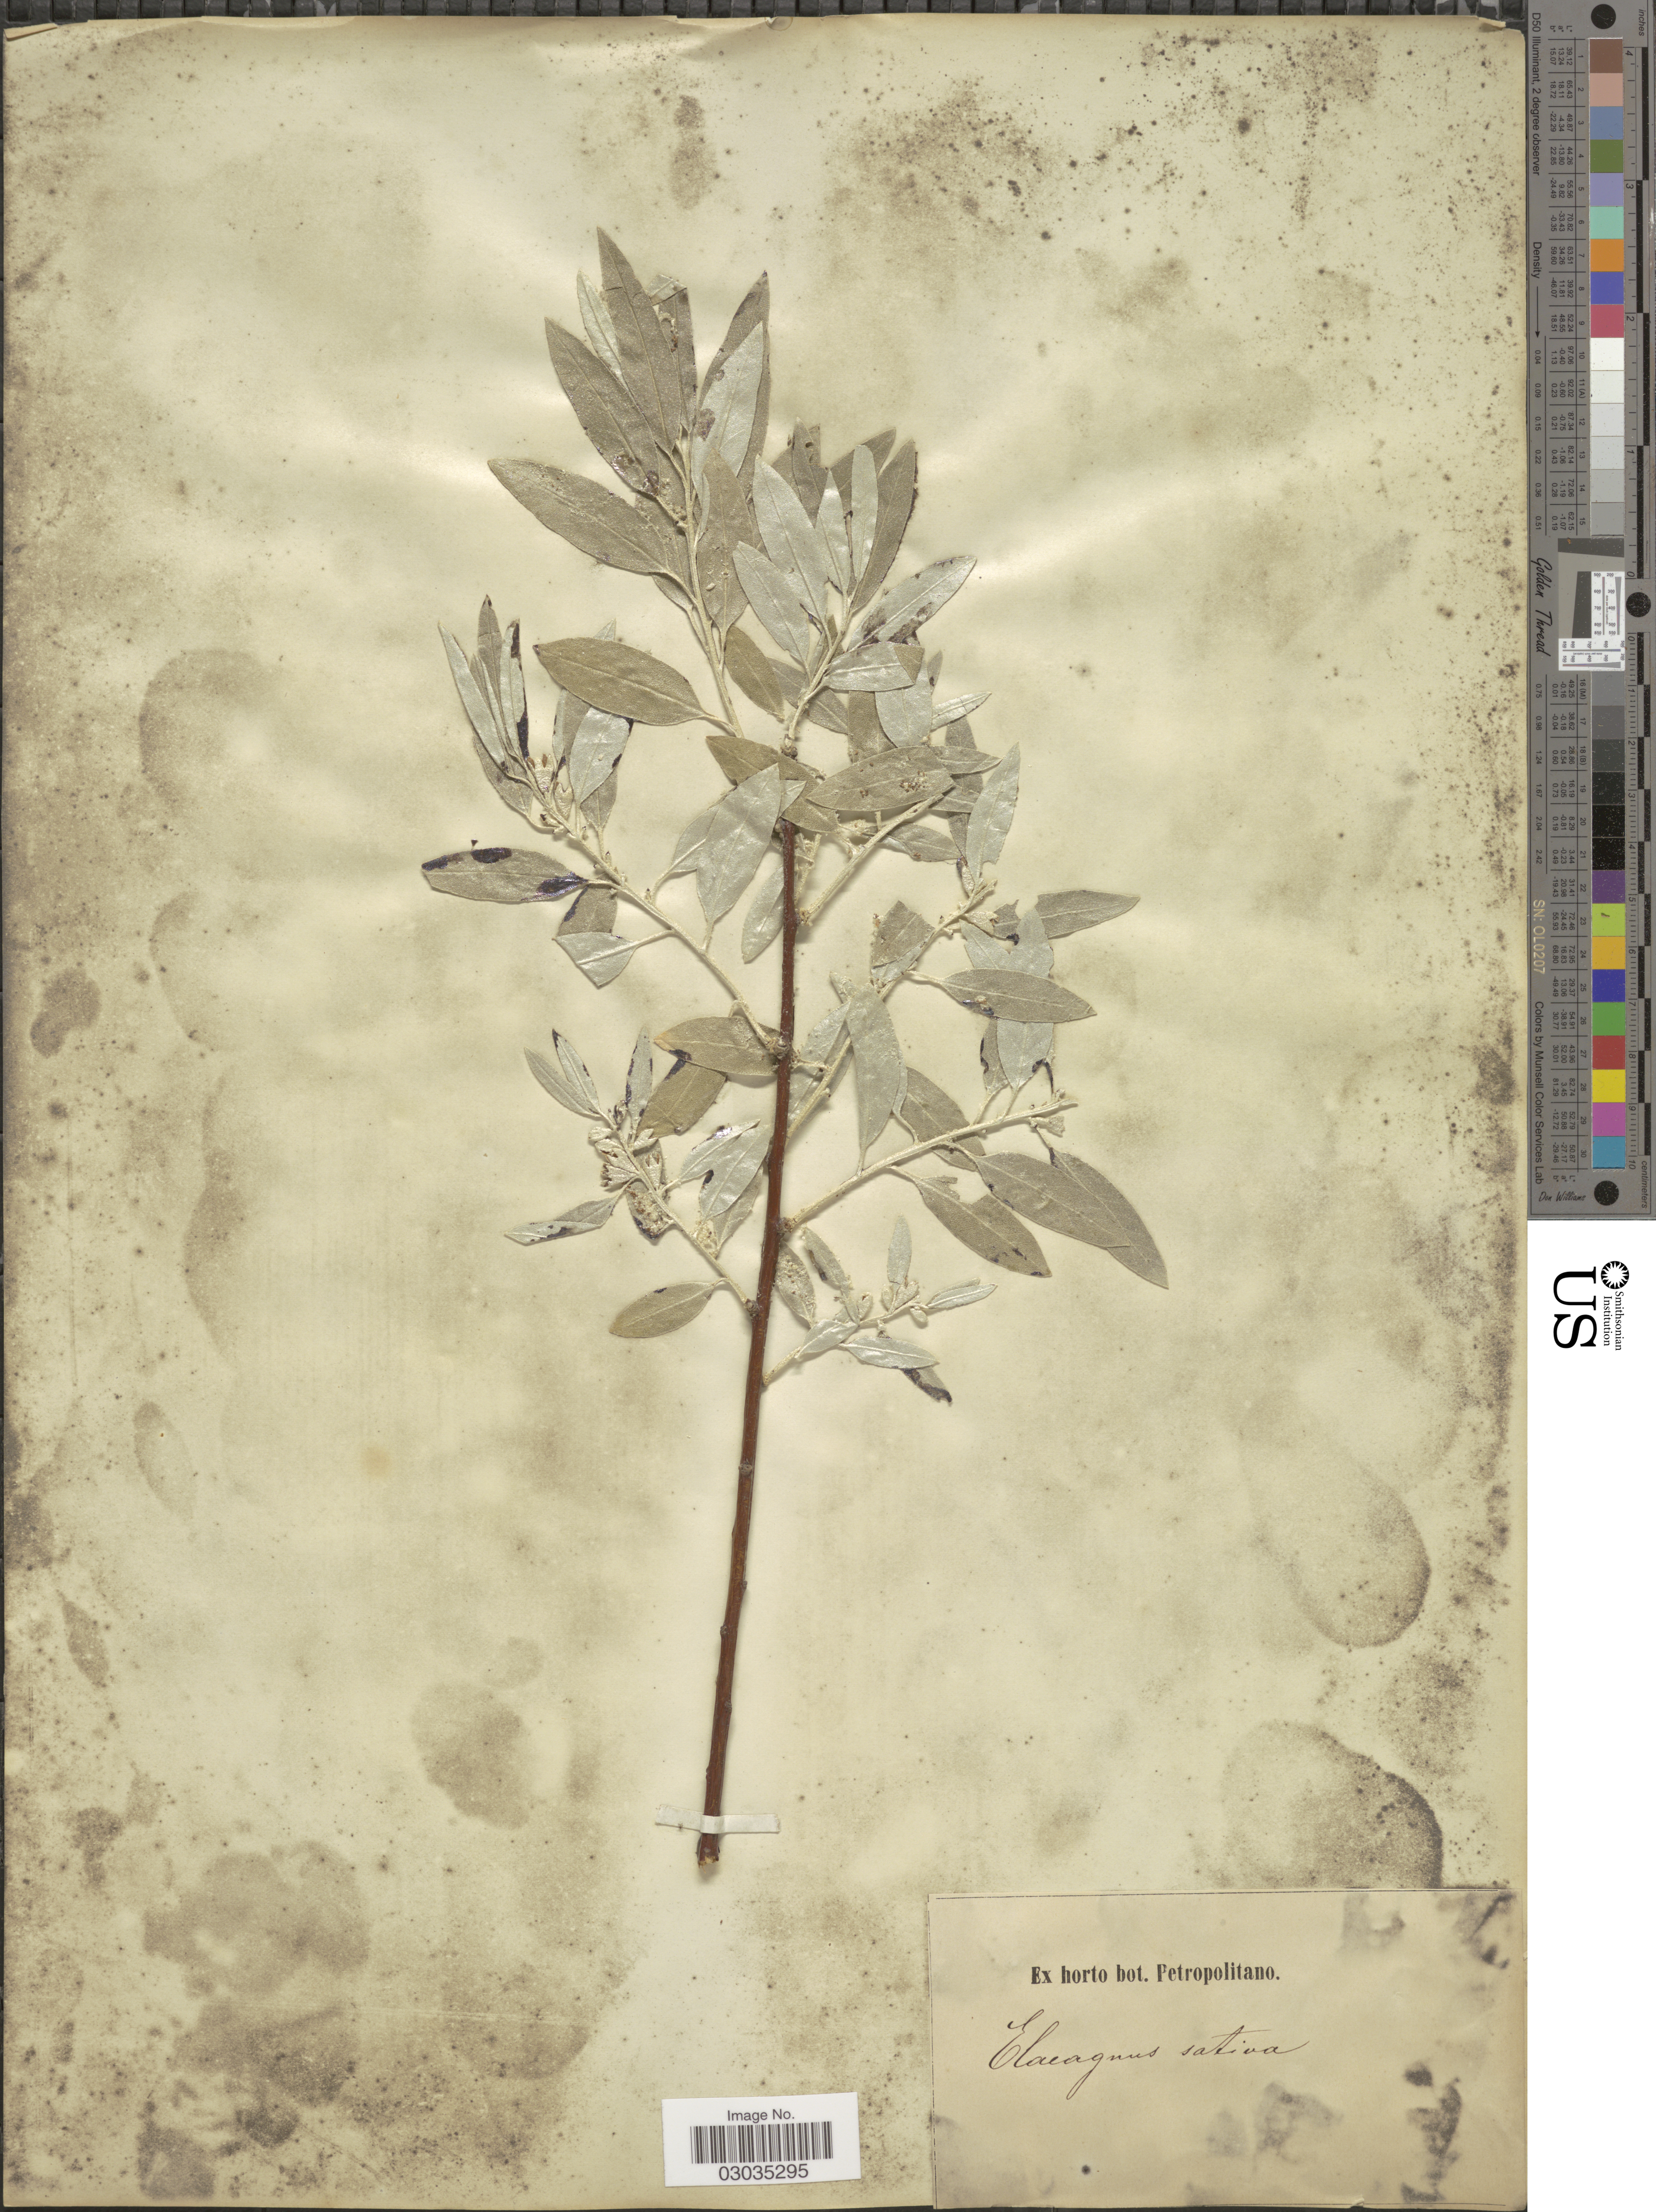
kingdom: Plantae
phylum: Tracheophyta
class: Magnoliopsida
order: Rosales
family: Elaeagnaceae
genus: Elaeagnus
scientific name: Elaeagnus sativa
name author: Dippel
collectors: ex Horto Bot. Petropolitano